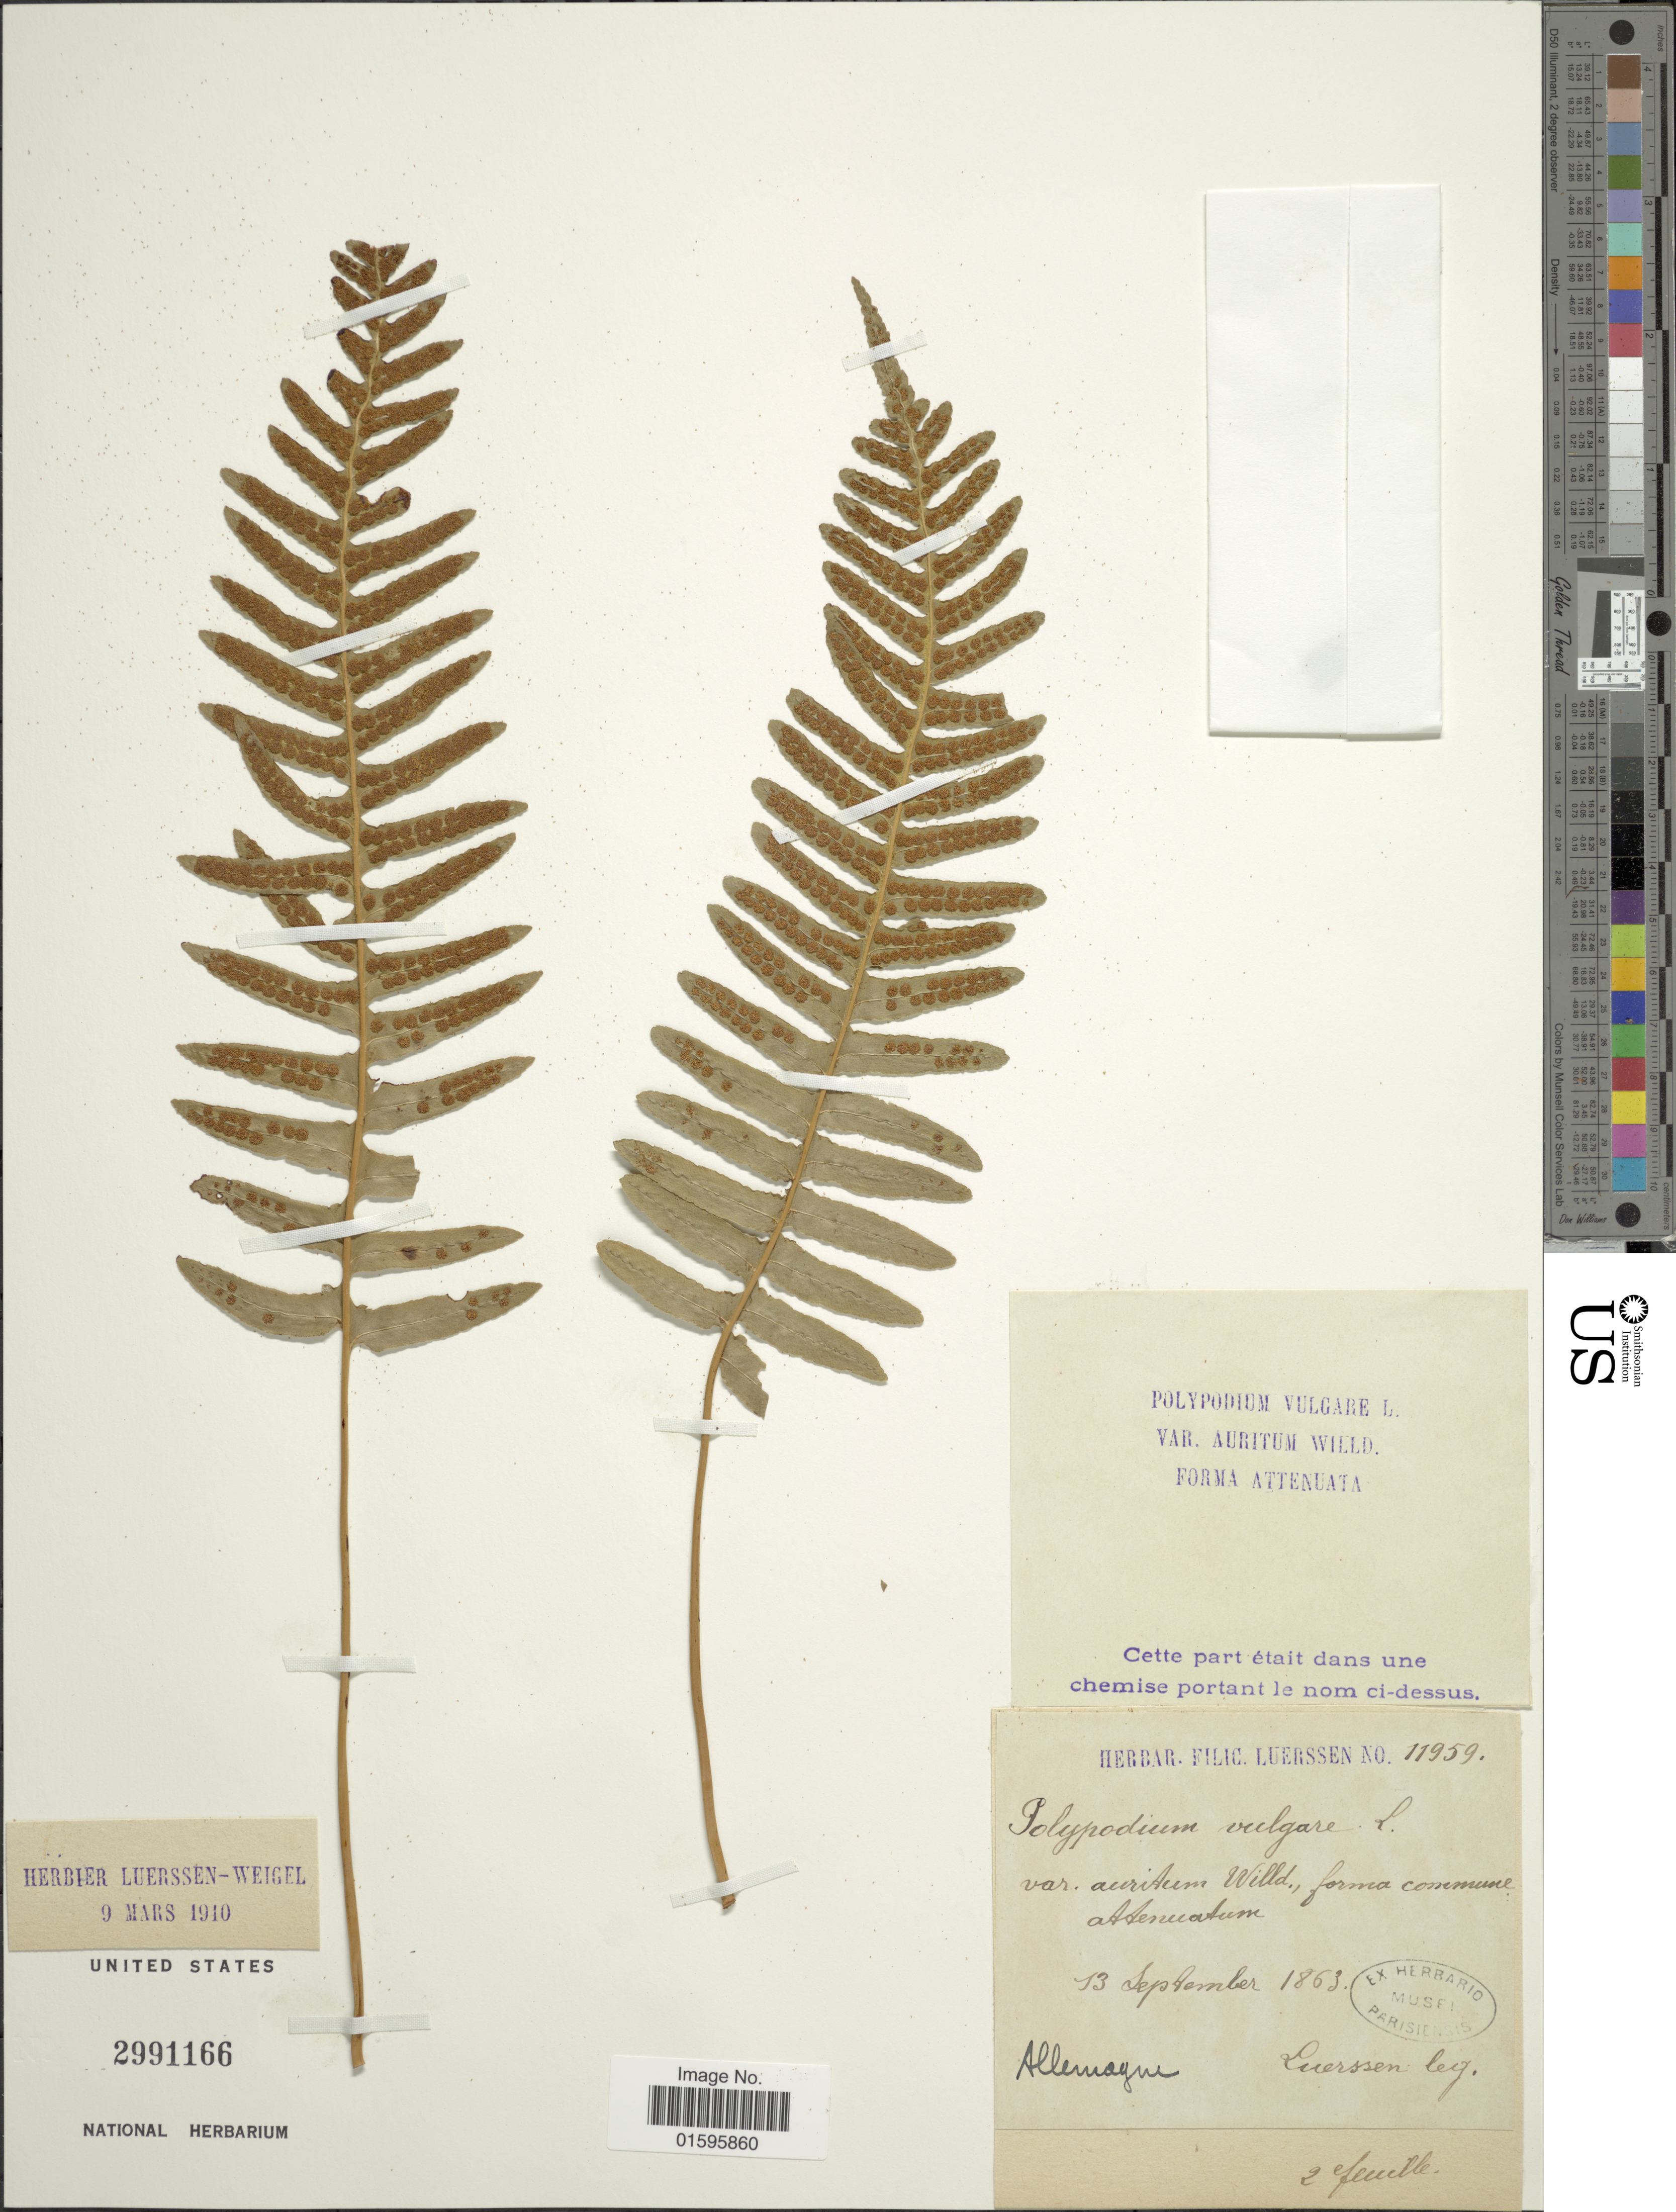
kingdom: Plantae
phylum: Tracheophyta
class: Polypodiopsida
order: Polypodiales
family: Polypodiaceae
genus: Polypodium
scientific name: Polypodium vulgare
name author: L.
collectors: Luerssen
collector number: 11959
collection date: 1863-09-13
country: Germany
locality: Allemagne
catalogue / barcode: US 2991166